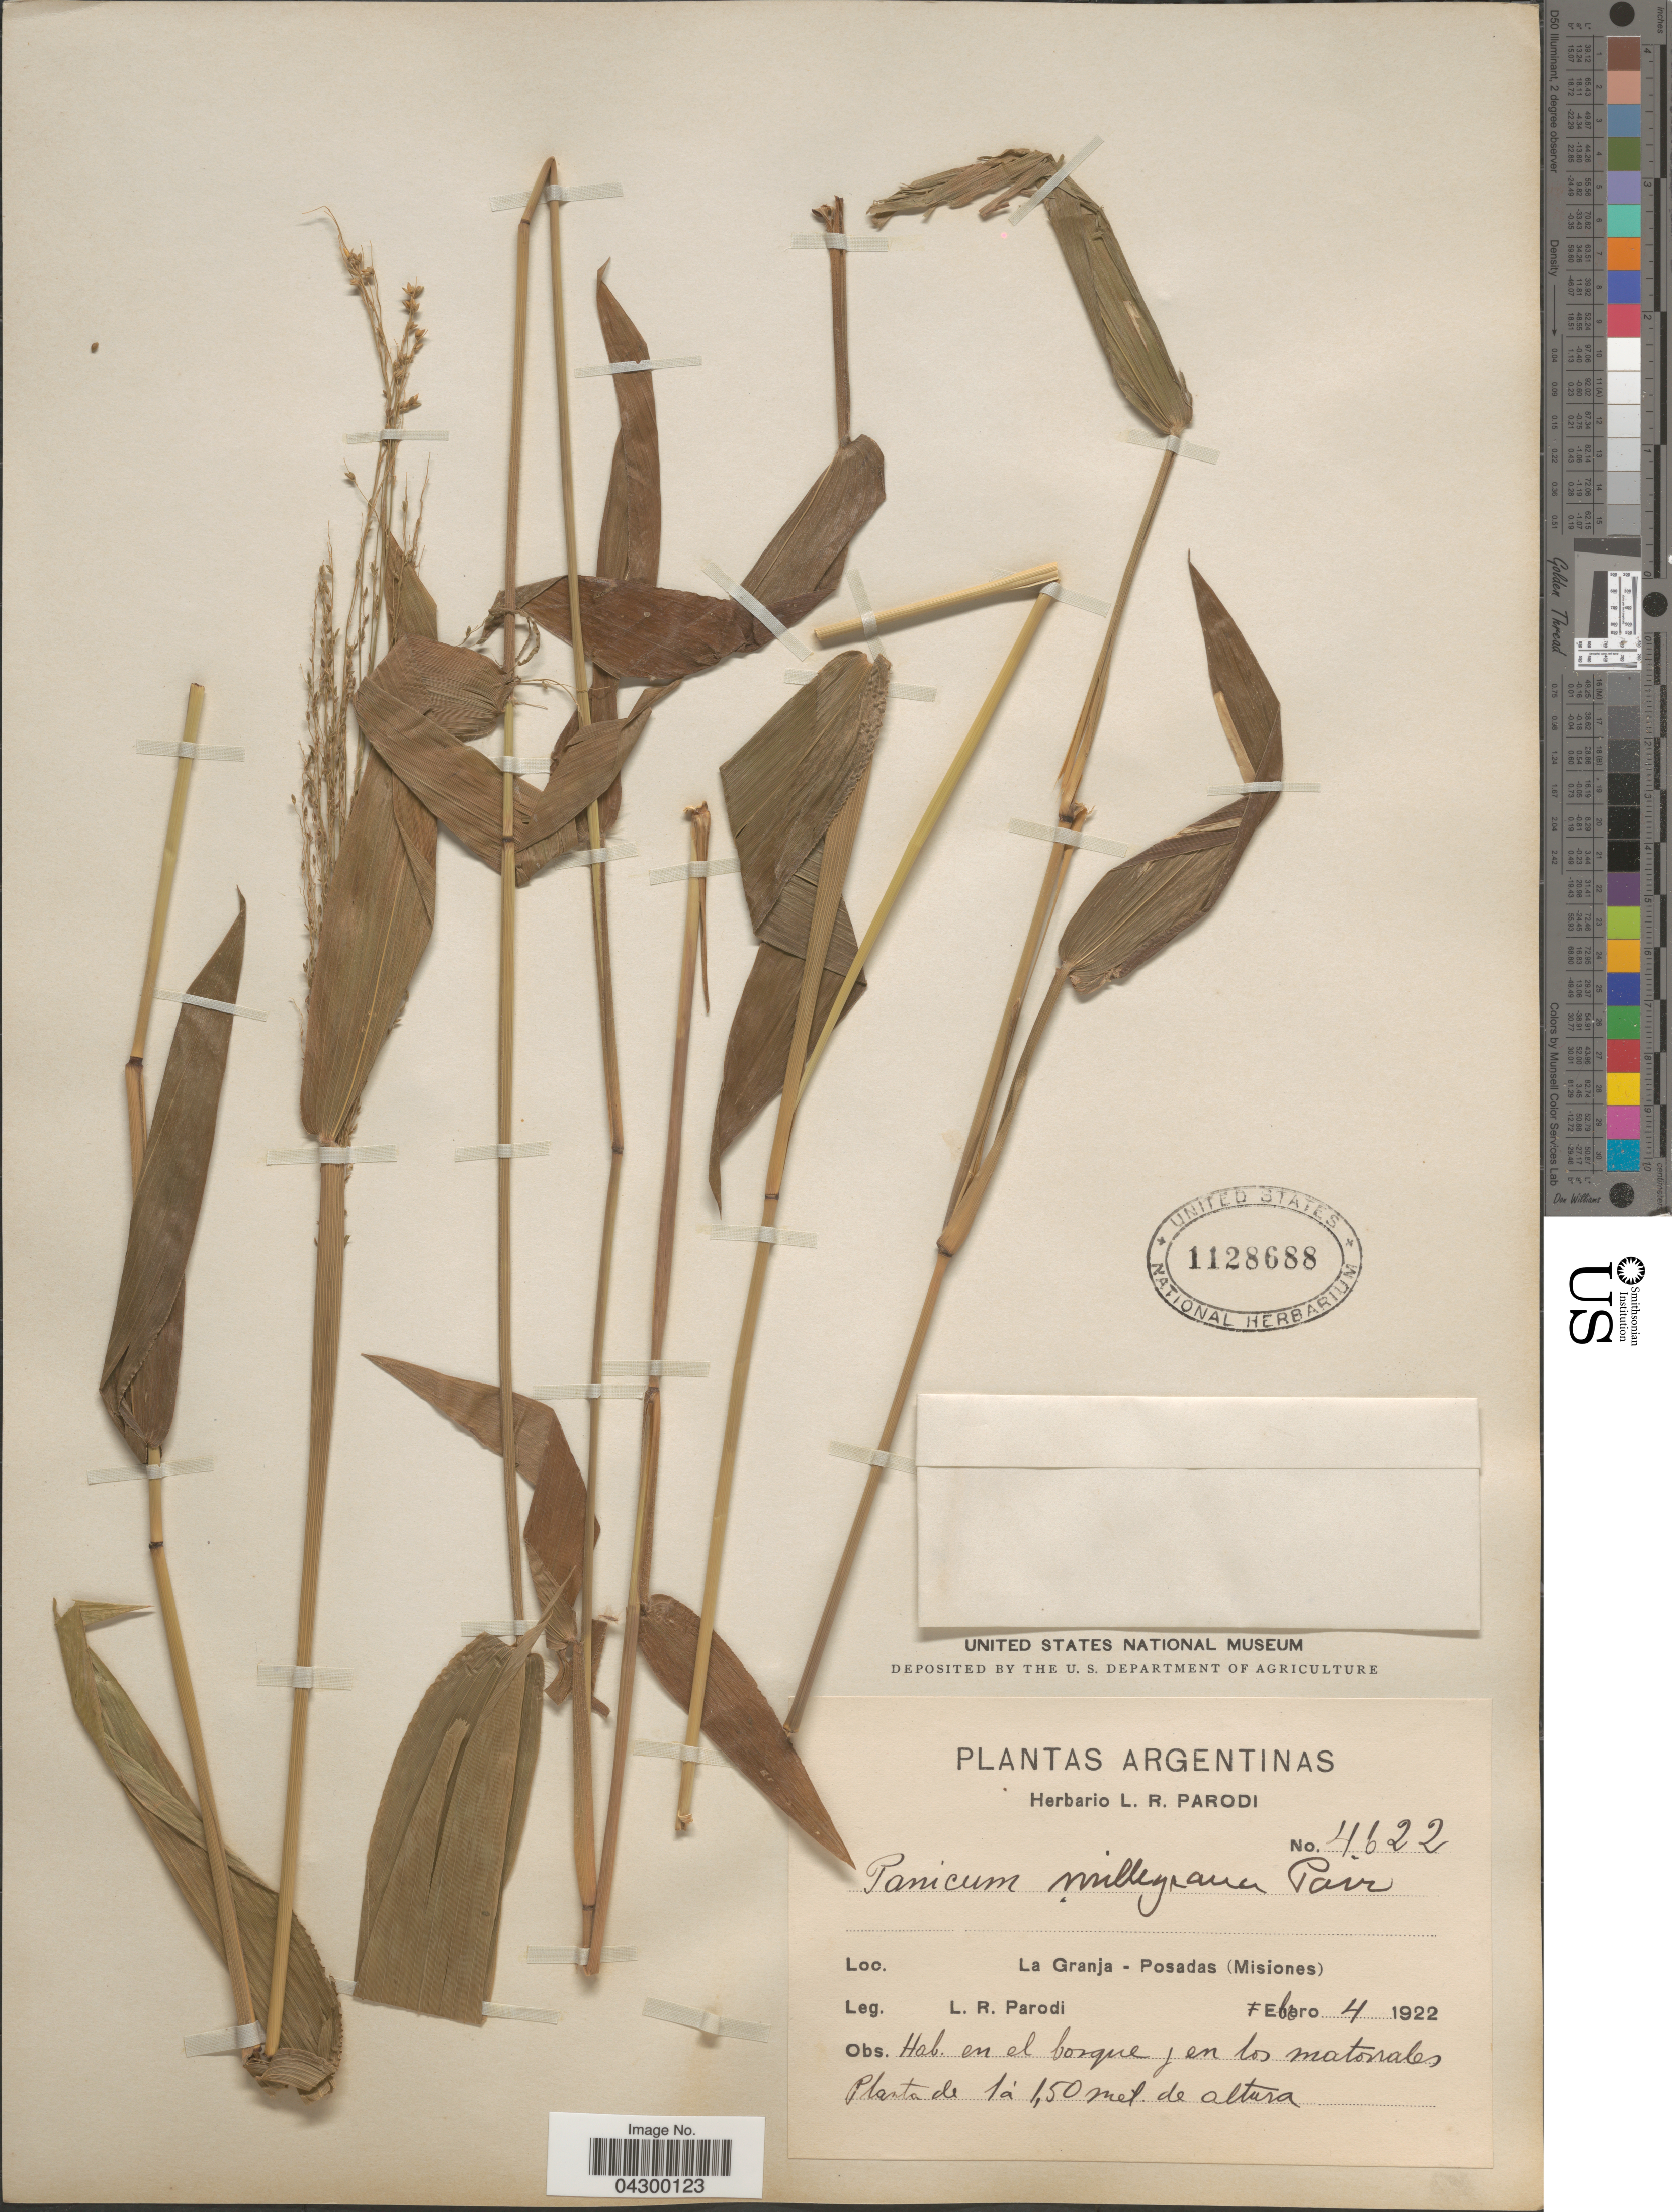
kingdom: Plantae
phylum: Tracheophyta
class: Liliopsida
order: Poales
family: Poaceae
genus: Panicum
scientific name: Panicum millegrana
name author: Poir.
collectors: L. R. Parodi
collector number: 4622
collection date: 1922-02-04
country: Argentina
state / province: Misiones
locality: La Granja - Posadas. En el bosque y en los matorrales.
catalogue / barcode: US 1128688